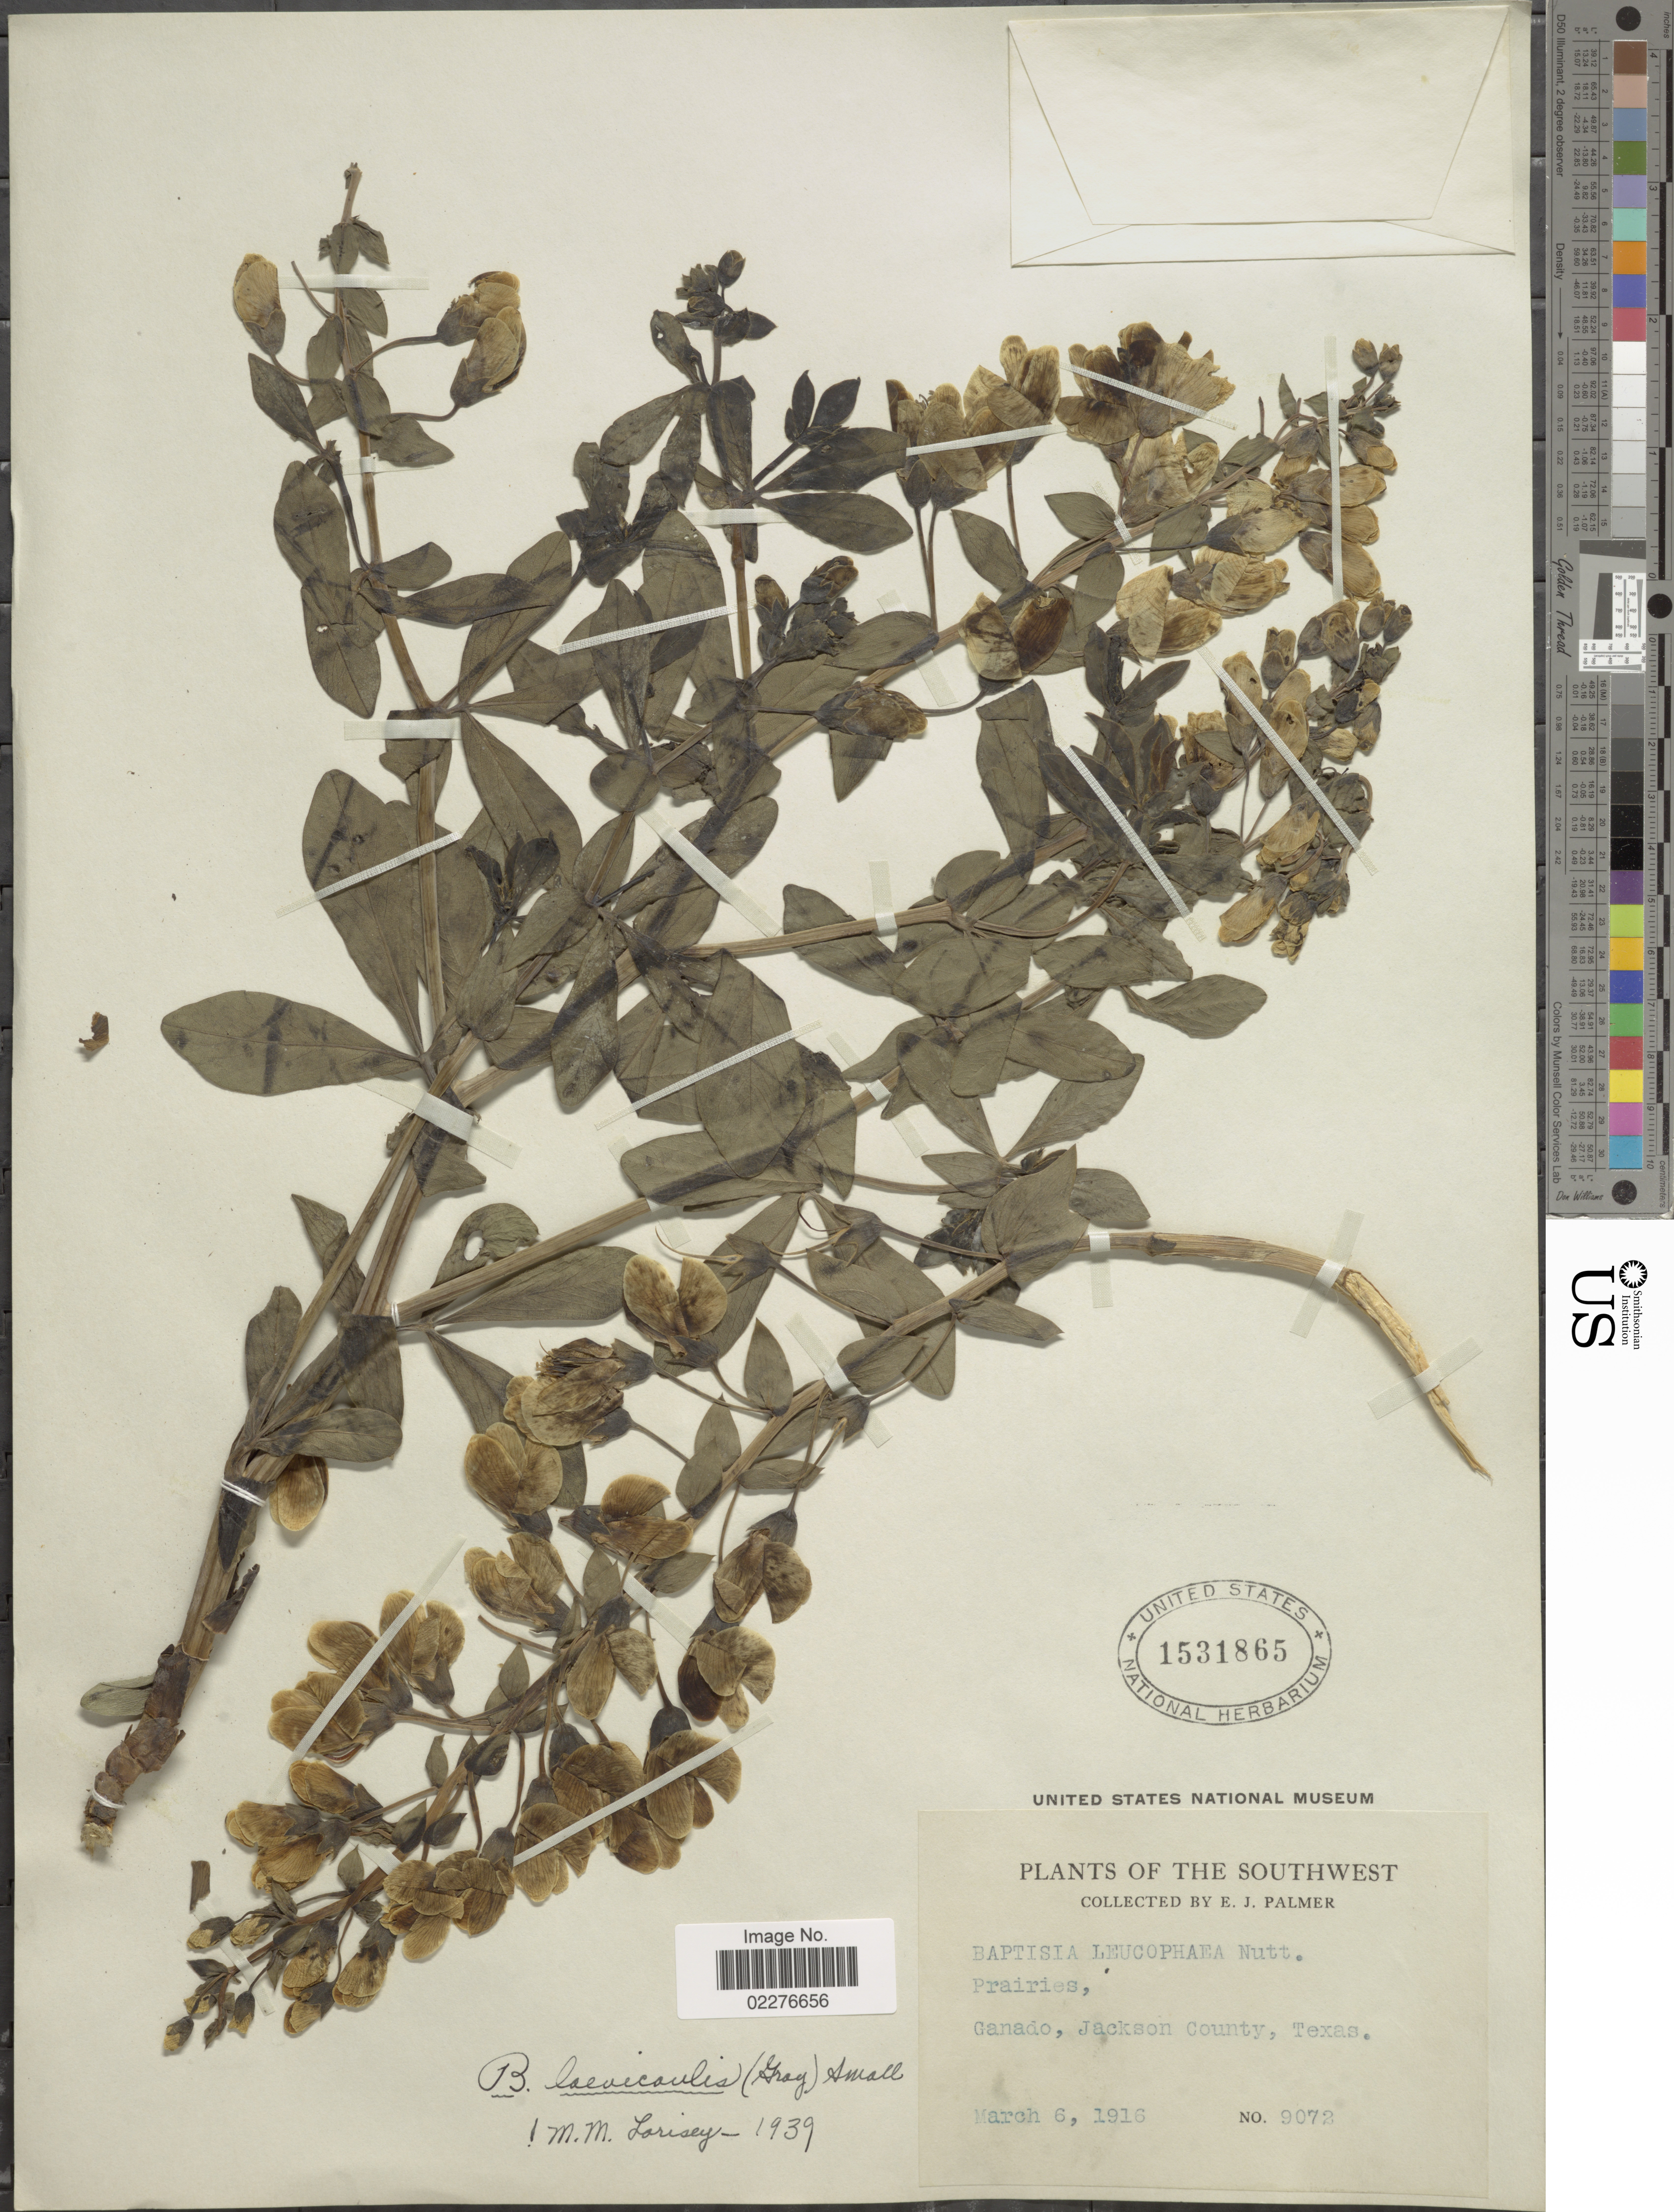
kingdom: Plantae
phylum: Tracheophyta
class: Magnoliopsida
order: Fabales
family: Fabaceae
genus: Baptisia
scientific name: Baptisia laevicaulis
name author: (Canby) Small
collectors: E. J. Palmer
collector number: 9072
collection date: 1916-03-06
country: United States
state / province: Texas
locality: The Southwest, Prairies, Ganado, Jackson County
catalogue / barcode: US 1531865